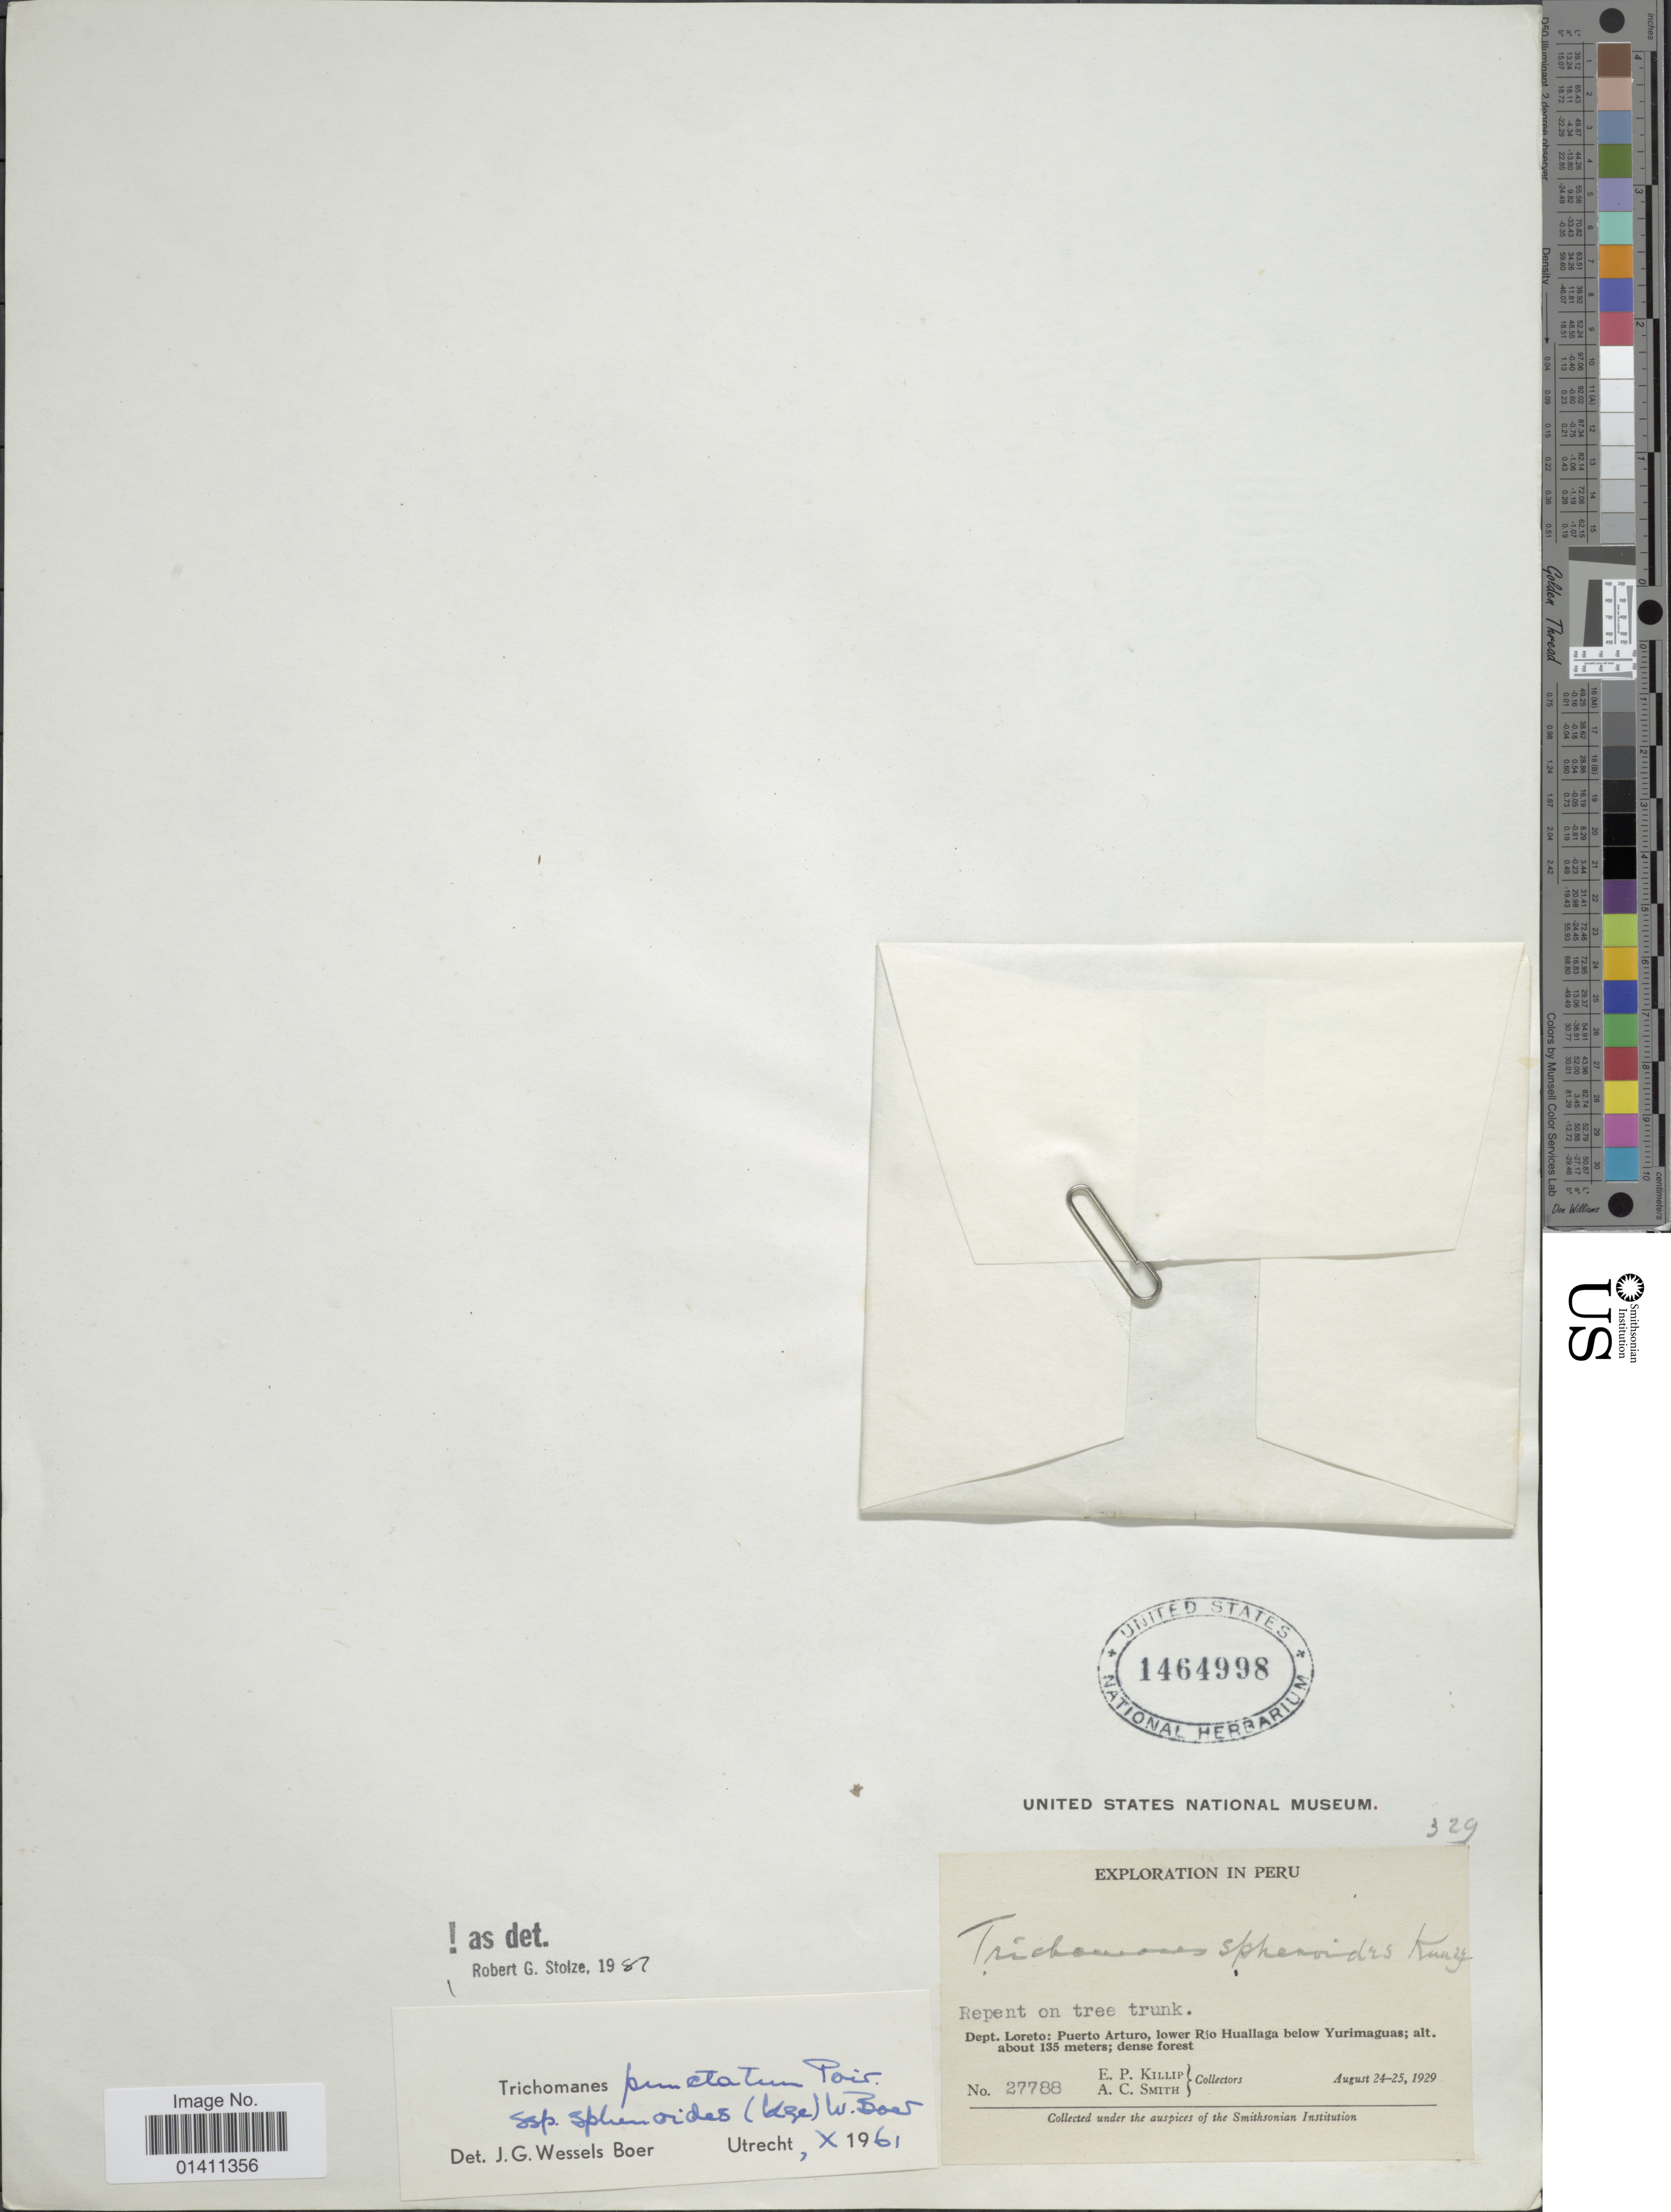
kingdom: Plantae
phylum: Tracheophyta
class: Polypodiopsida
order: Hymenophyllales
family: Hymenophyllaceae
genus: Didymoglossum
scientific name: Didymoglossum punctatum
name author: (Poir.) Desv.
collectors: E. P. Killip & A. C. Smith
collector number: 27788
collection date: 1929-08-24/1929-08-25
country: Peru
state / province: Loreto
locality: Puerto Arturo, lower Rio Huallaga below Yurimaguas.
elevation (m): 135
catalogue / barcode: US 1464998